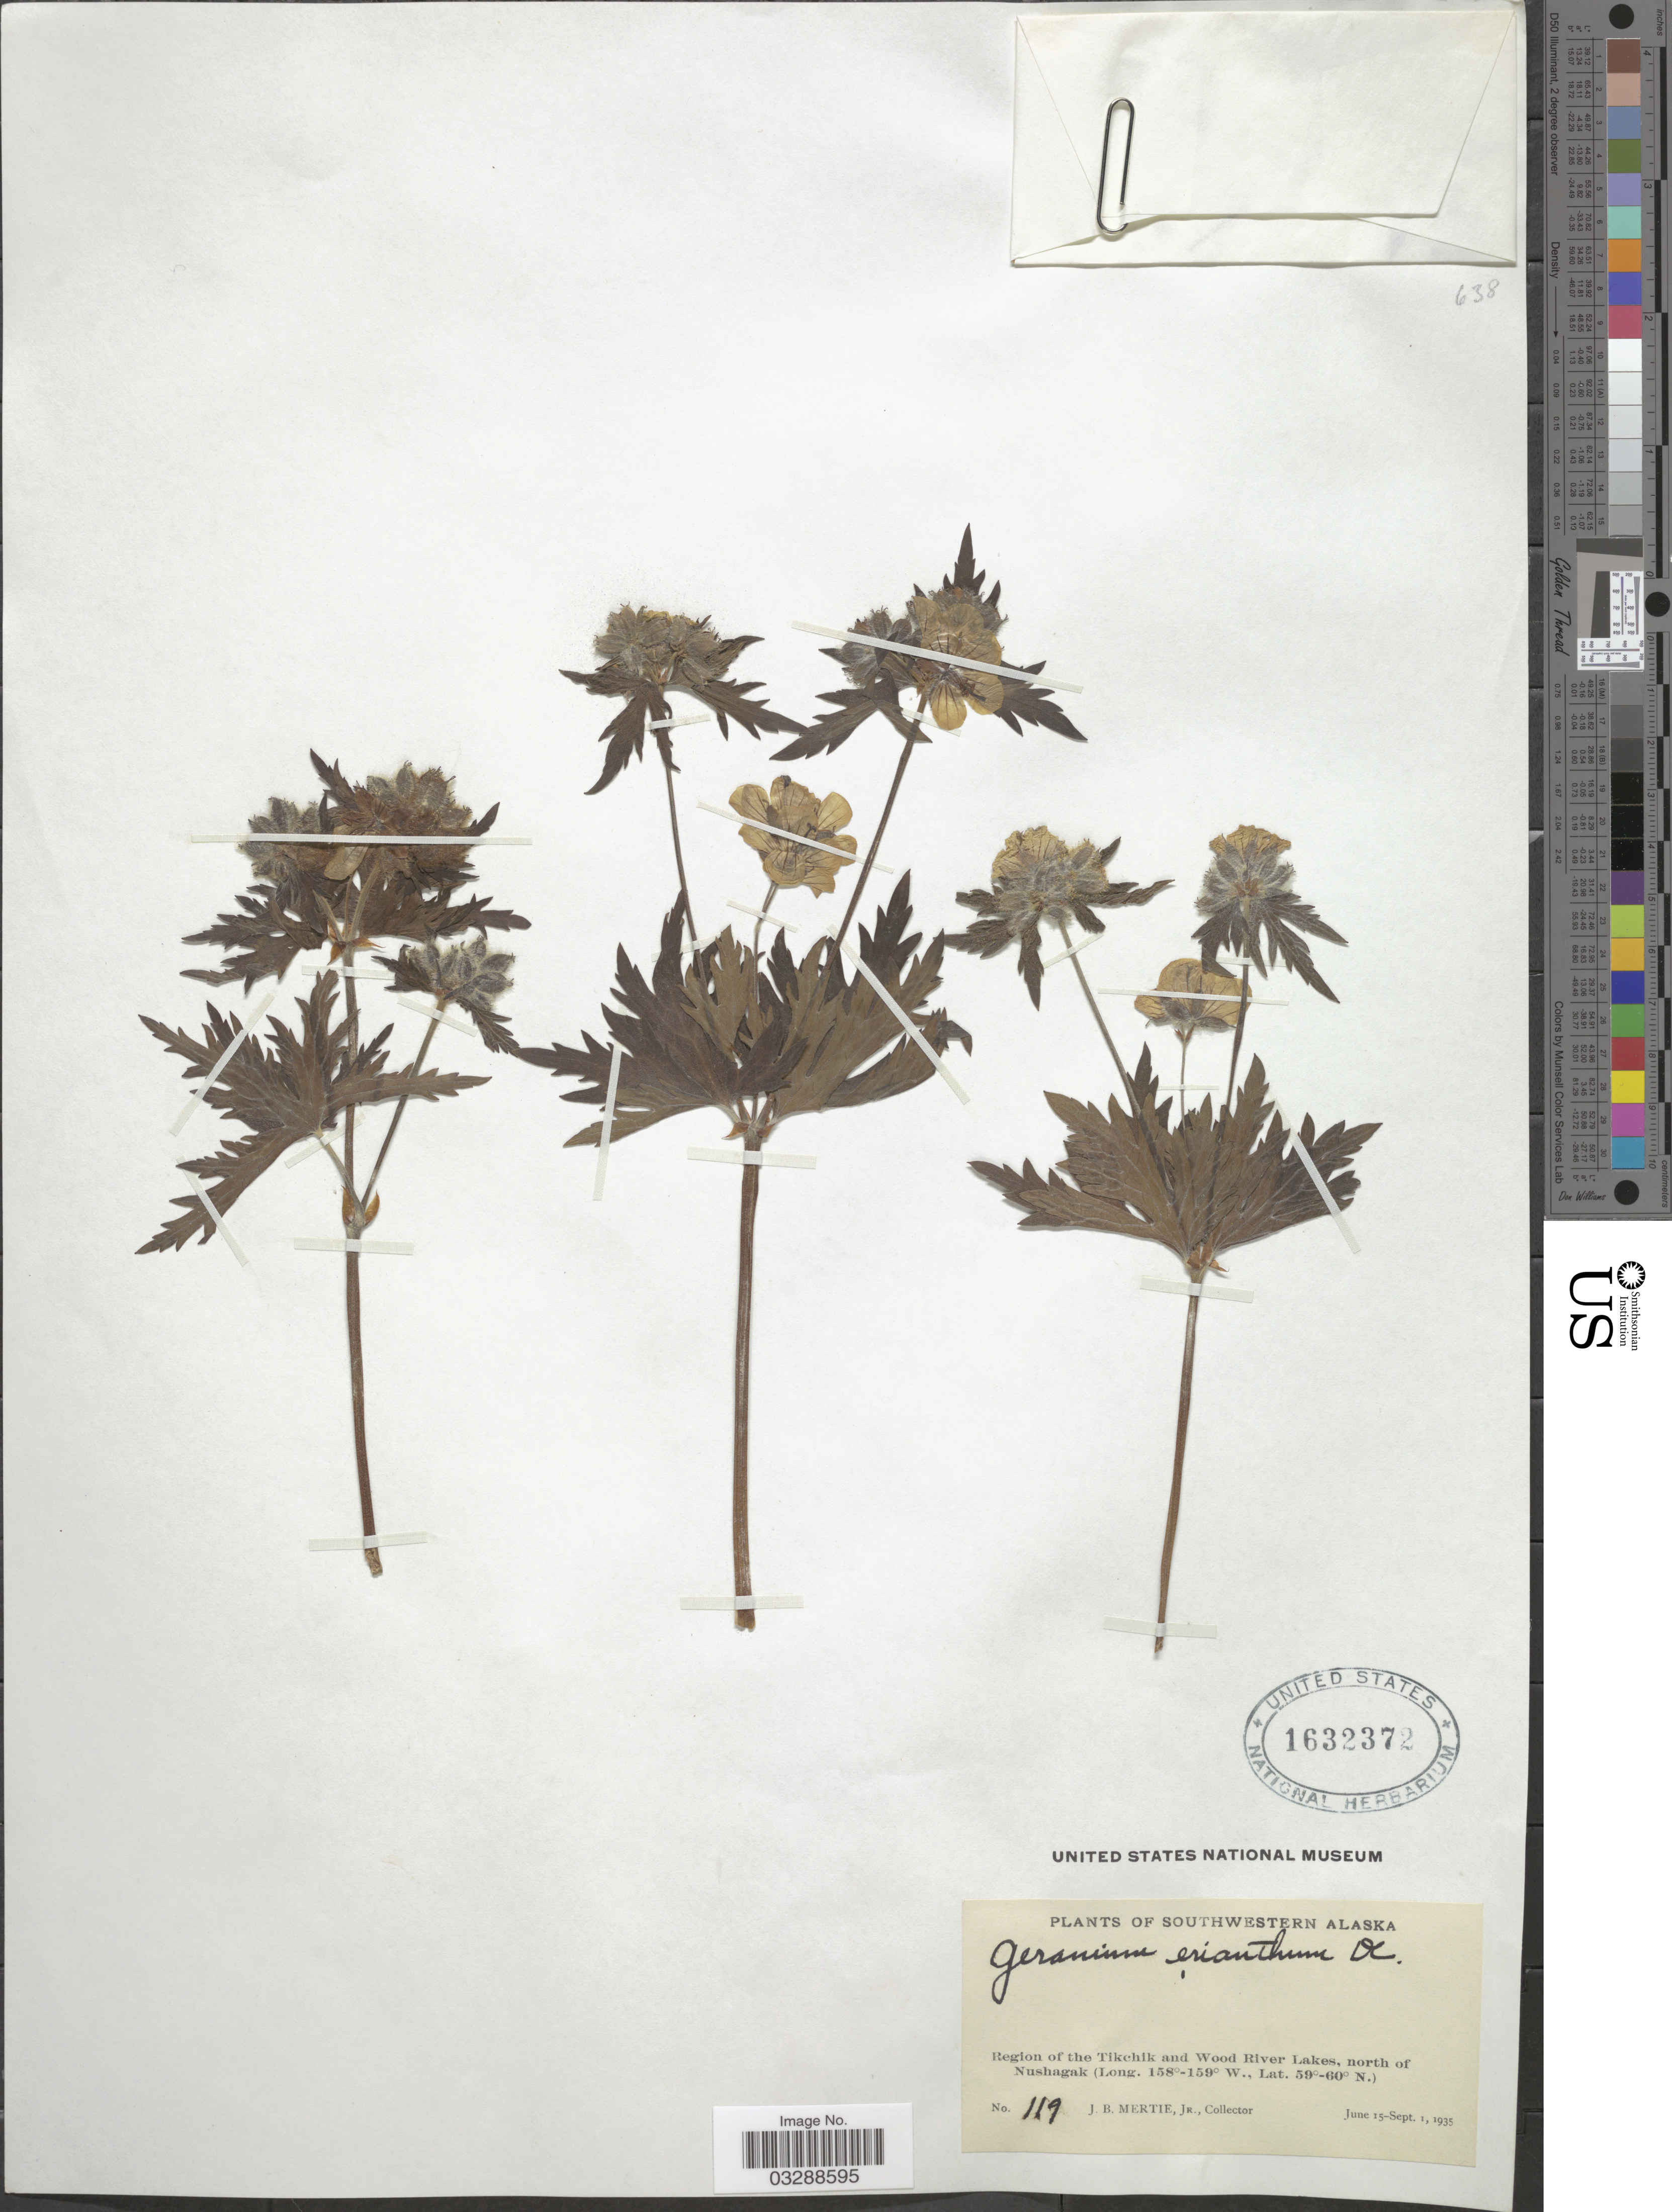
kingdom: Plantae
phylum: Tracheophyta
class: Magnoliopsida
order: Geraniales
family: Geraniaceae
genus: Geranium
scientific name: Geranium erianthum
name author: DC.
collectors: J. Mertie Jr.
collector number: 119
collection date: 1935-06-15/1935-09-01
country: United States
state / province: Alaska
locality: Southwestern Alaska, Region of the Tikchik and Wood River Lakes, north of Nushagak.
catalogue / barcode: US 1632372